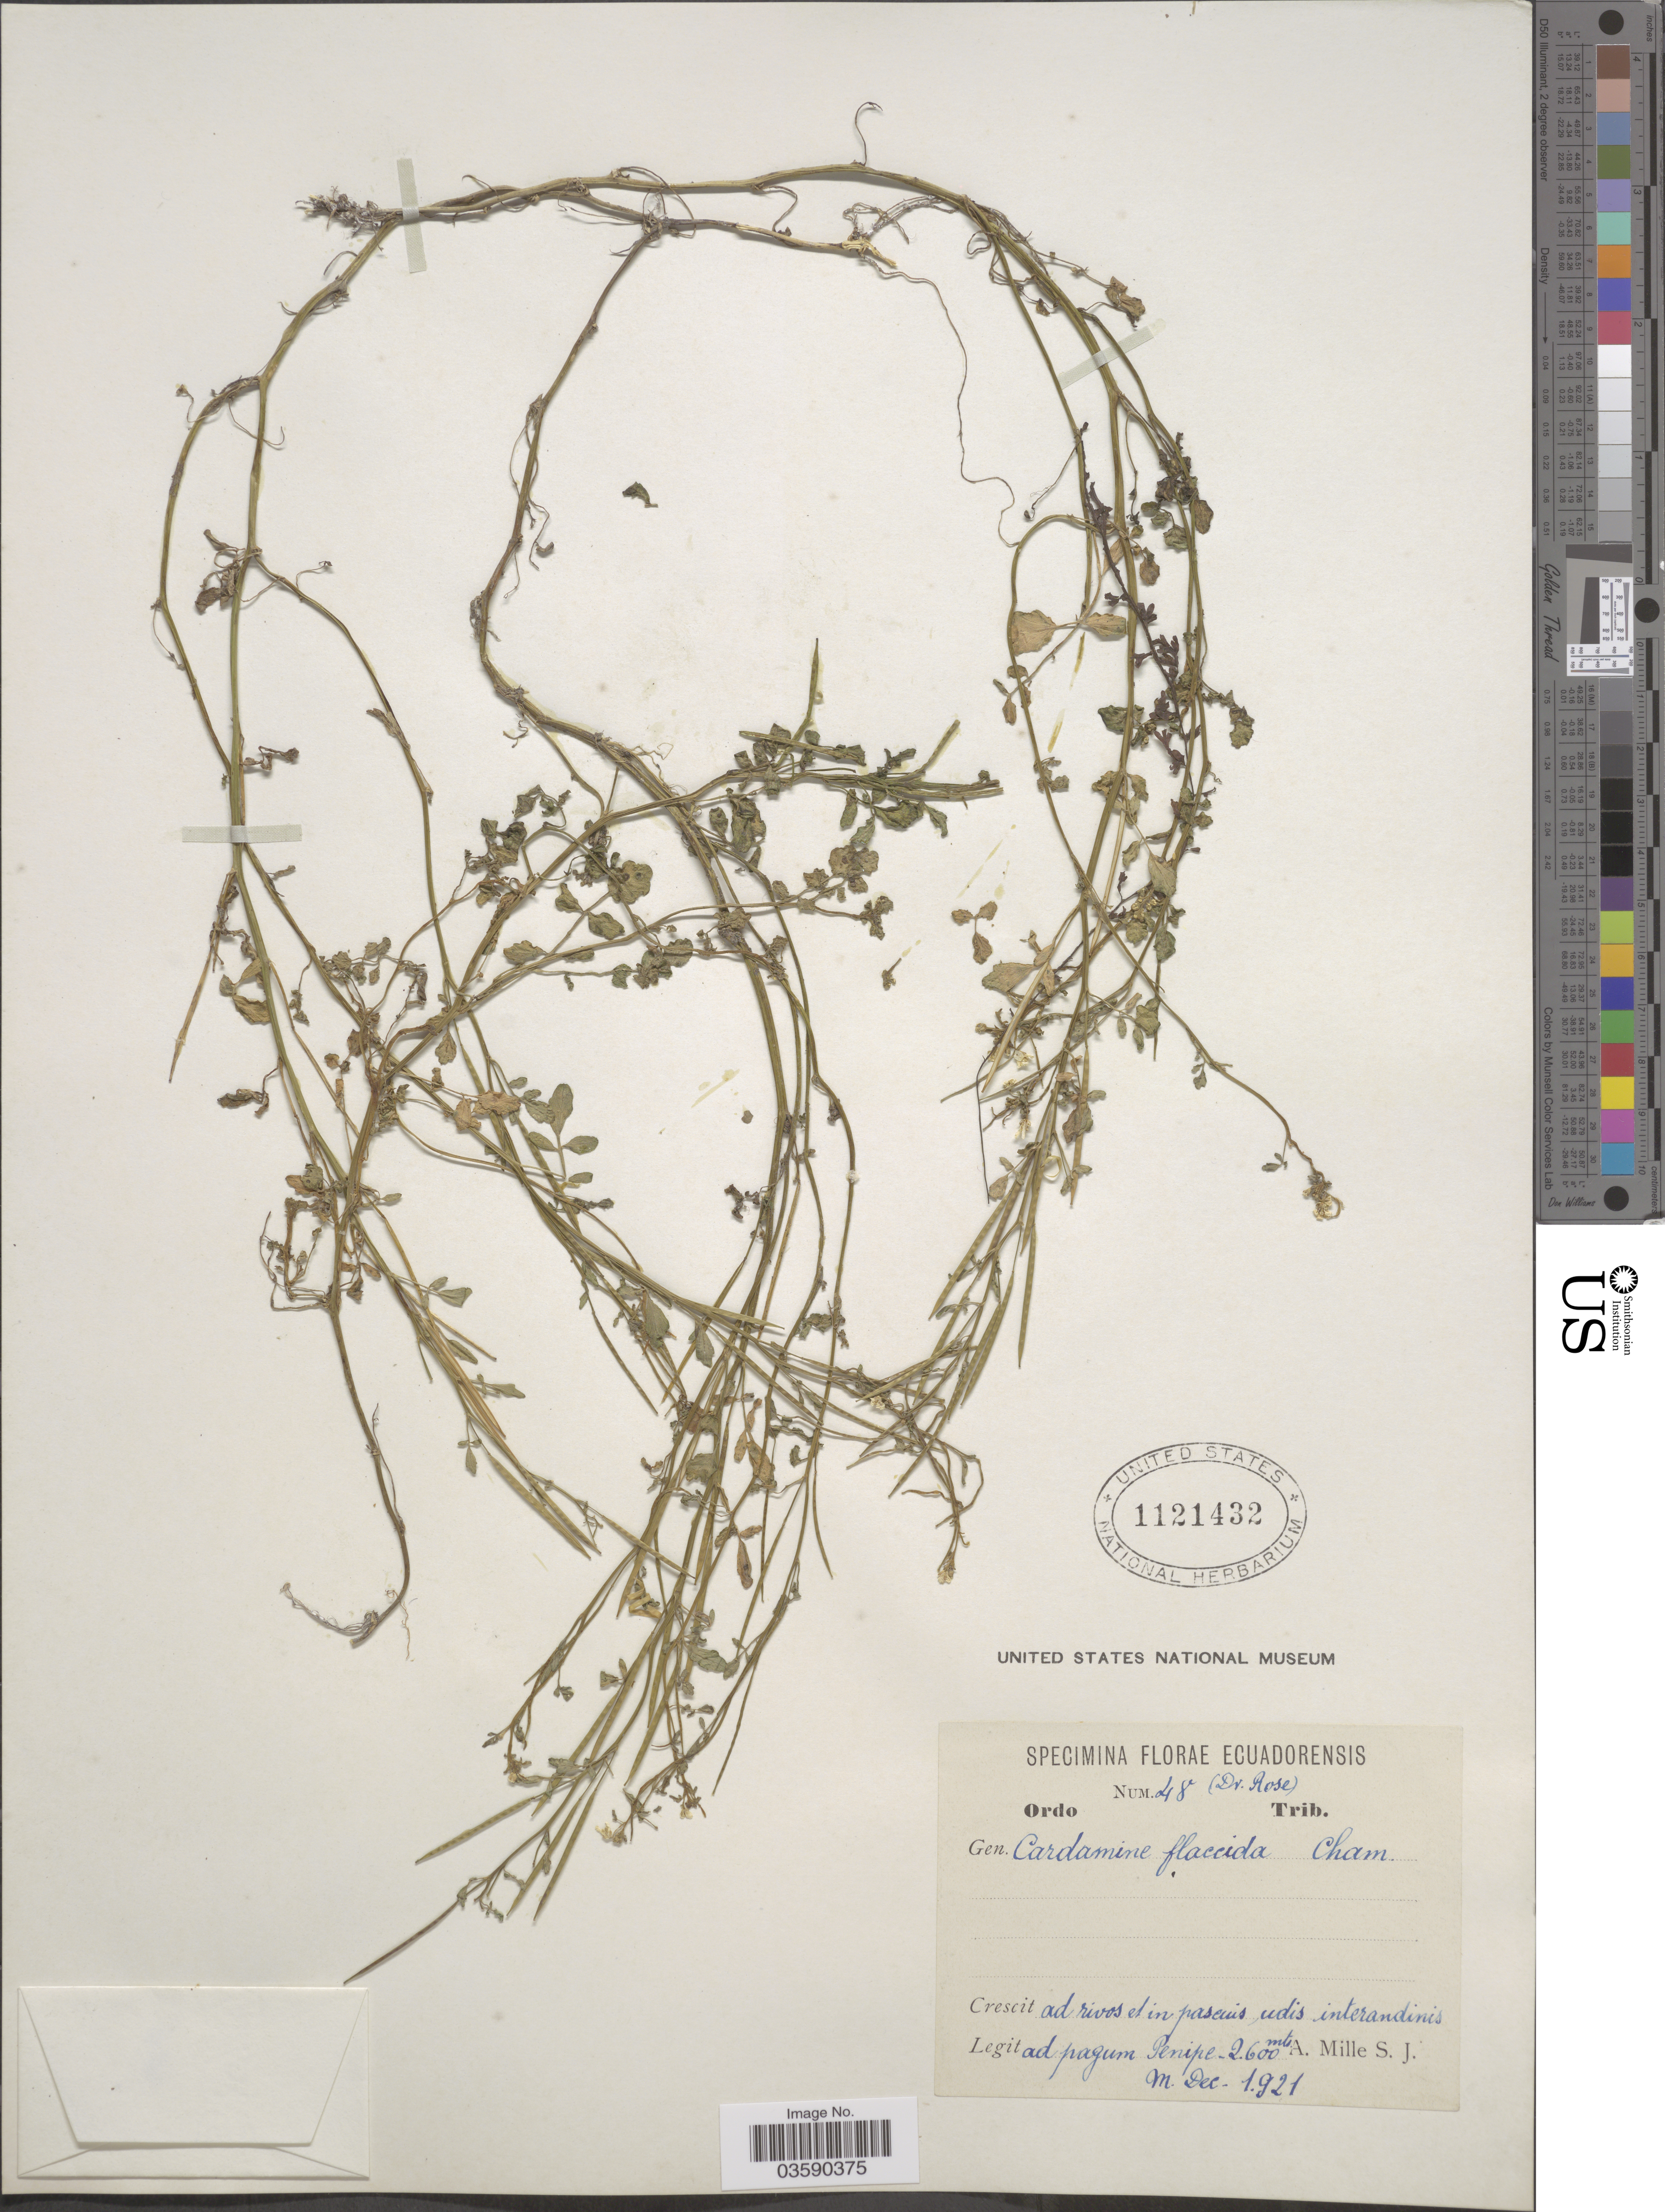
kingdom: Plantae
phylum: Tracheophyta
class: Magnoliopsida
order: Brassicales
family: Brassicaceae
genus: Cardamine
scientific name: Cardamine flaccida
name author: Cham. & Schltdl.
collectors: A. Mille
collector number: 48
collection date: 1921-12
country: Ecuador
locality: Ad rivos et in pascuis udis interandinis ad pagum Penipe.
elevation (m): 2600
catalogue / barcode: US 1121432